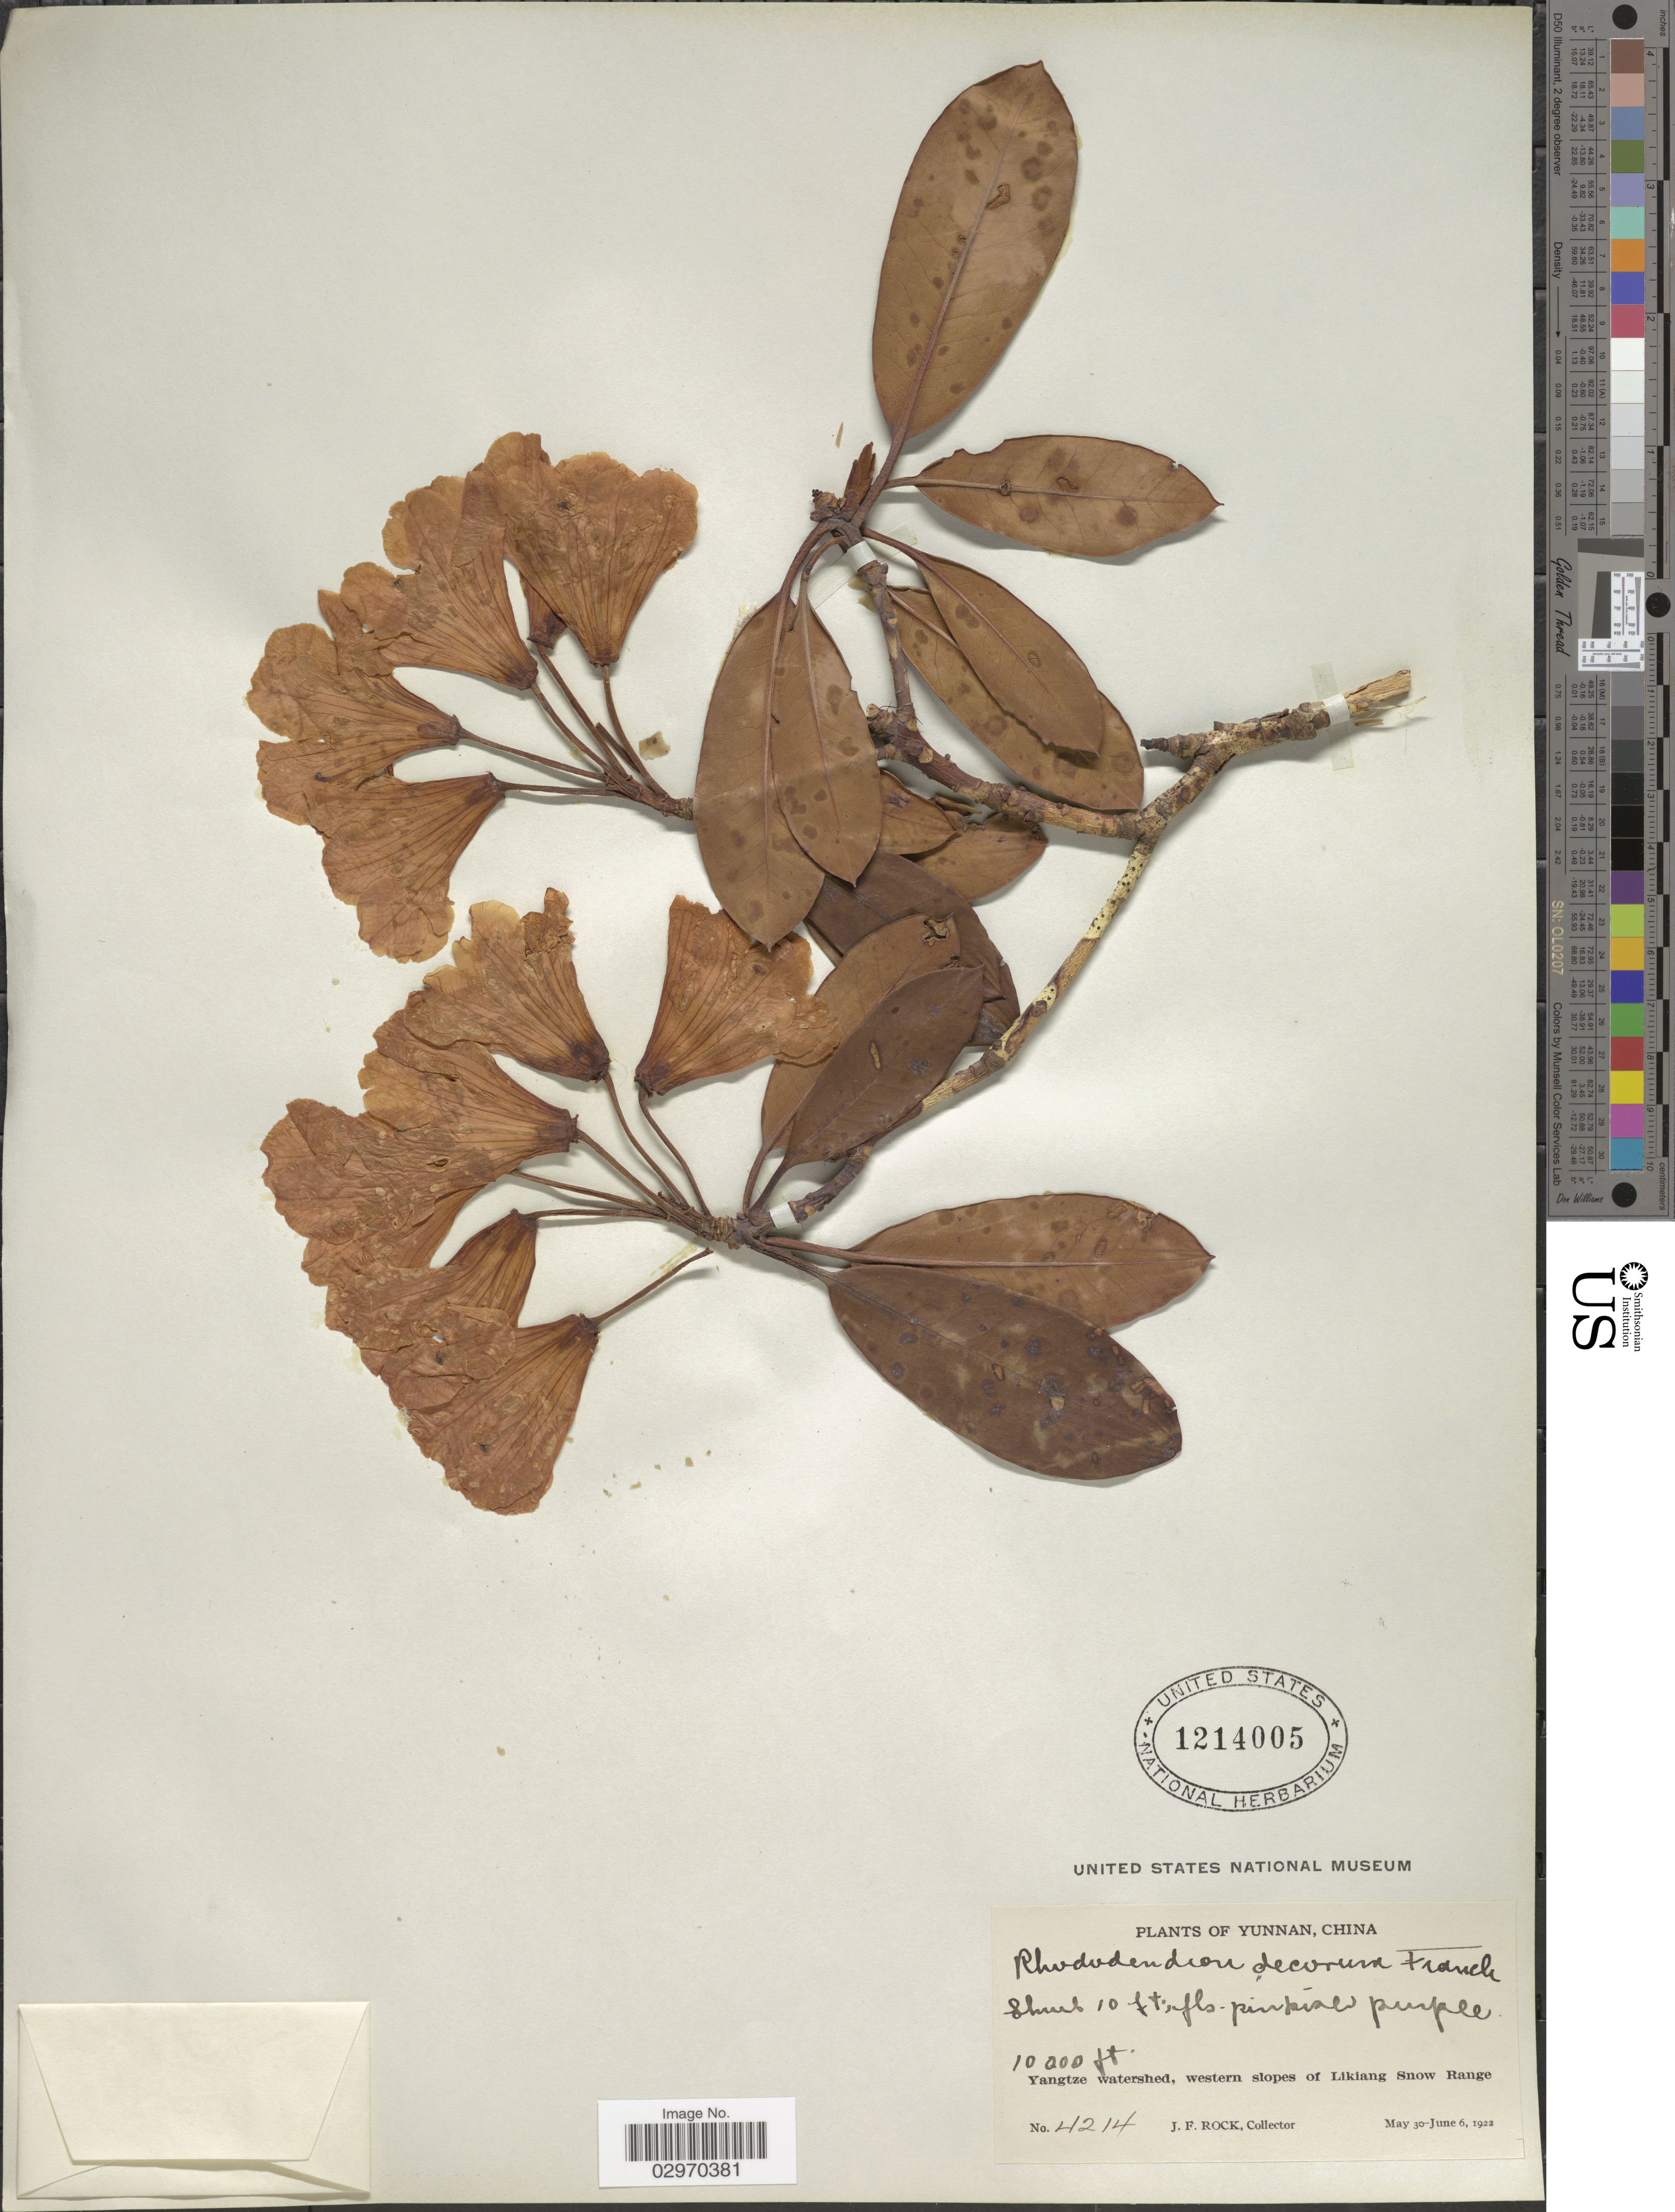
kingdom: Plantae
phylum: Tracheophyta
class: Magnoliopsida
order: Ericales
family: Ericaceae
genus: Rhododendron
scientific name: Rhododendron decorum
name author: Franch.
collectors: J. Rock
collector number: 4214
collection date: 1922-05-30/1922-06-06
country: China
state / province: Yunnan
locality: Yangtze watershed, western slopes of Likiang Snow Range.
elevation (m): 3048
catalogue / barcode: US 1214005